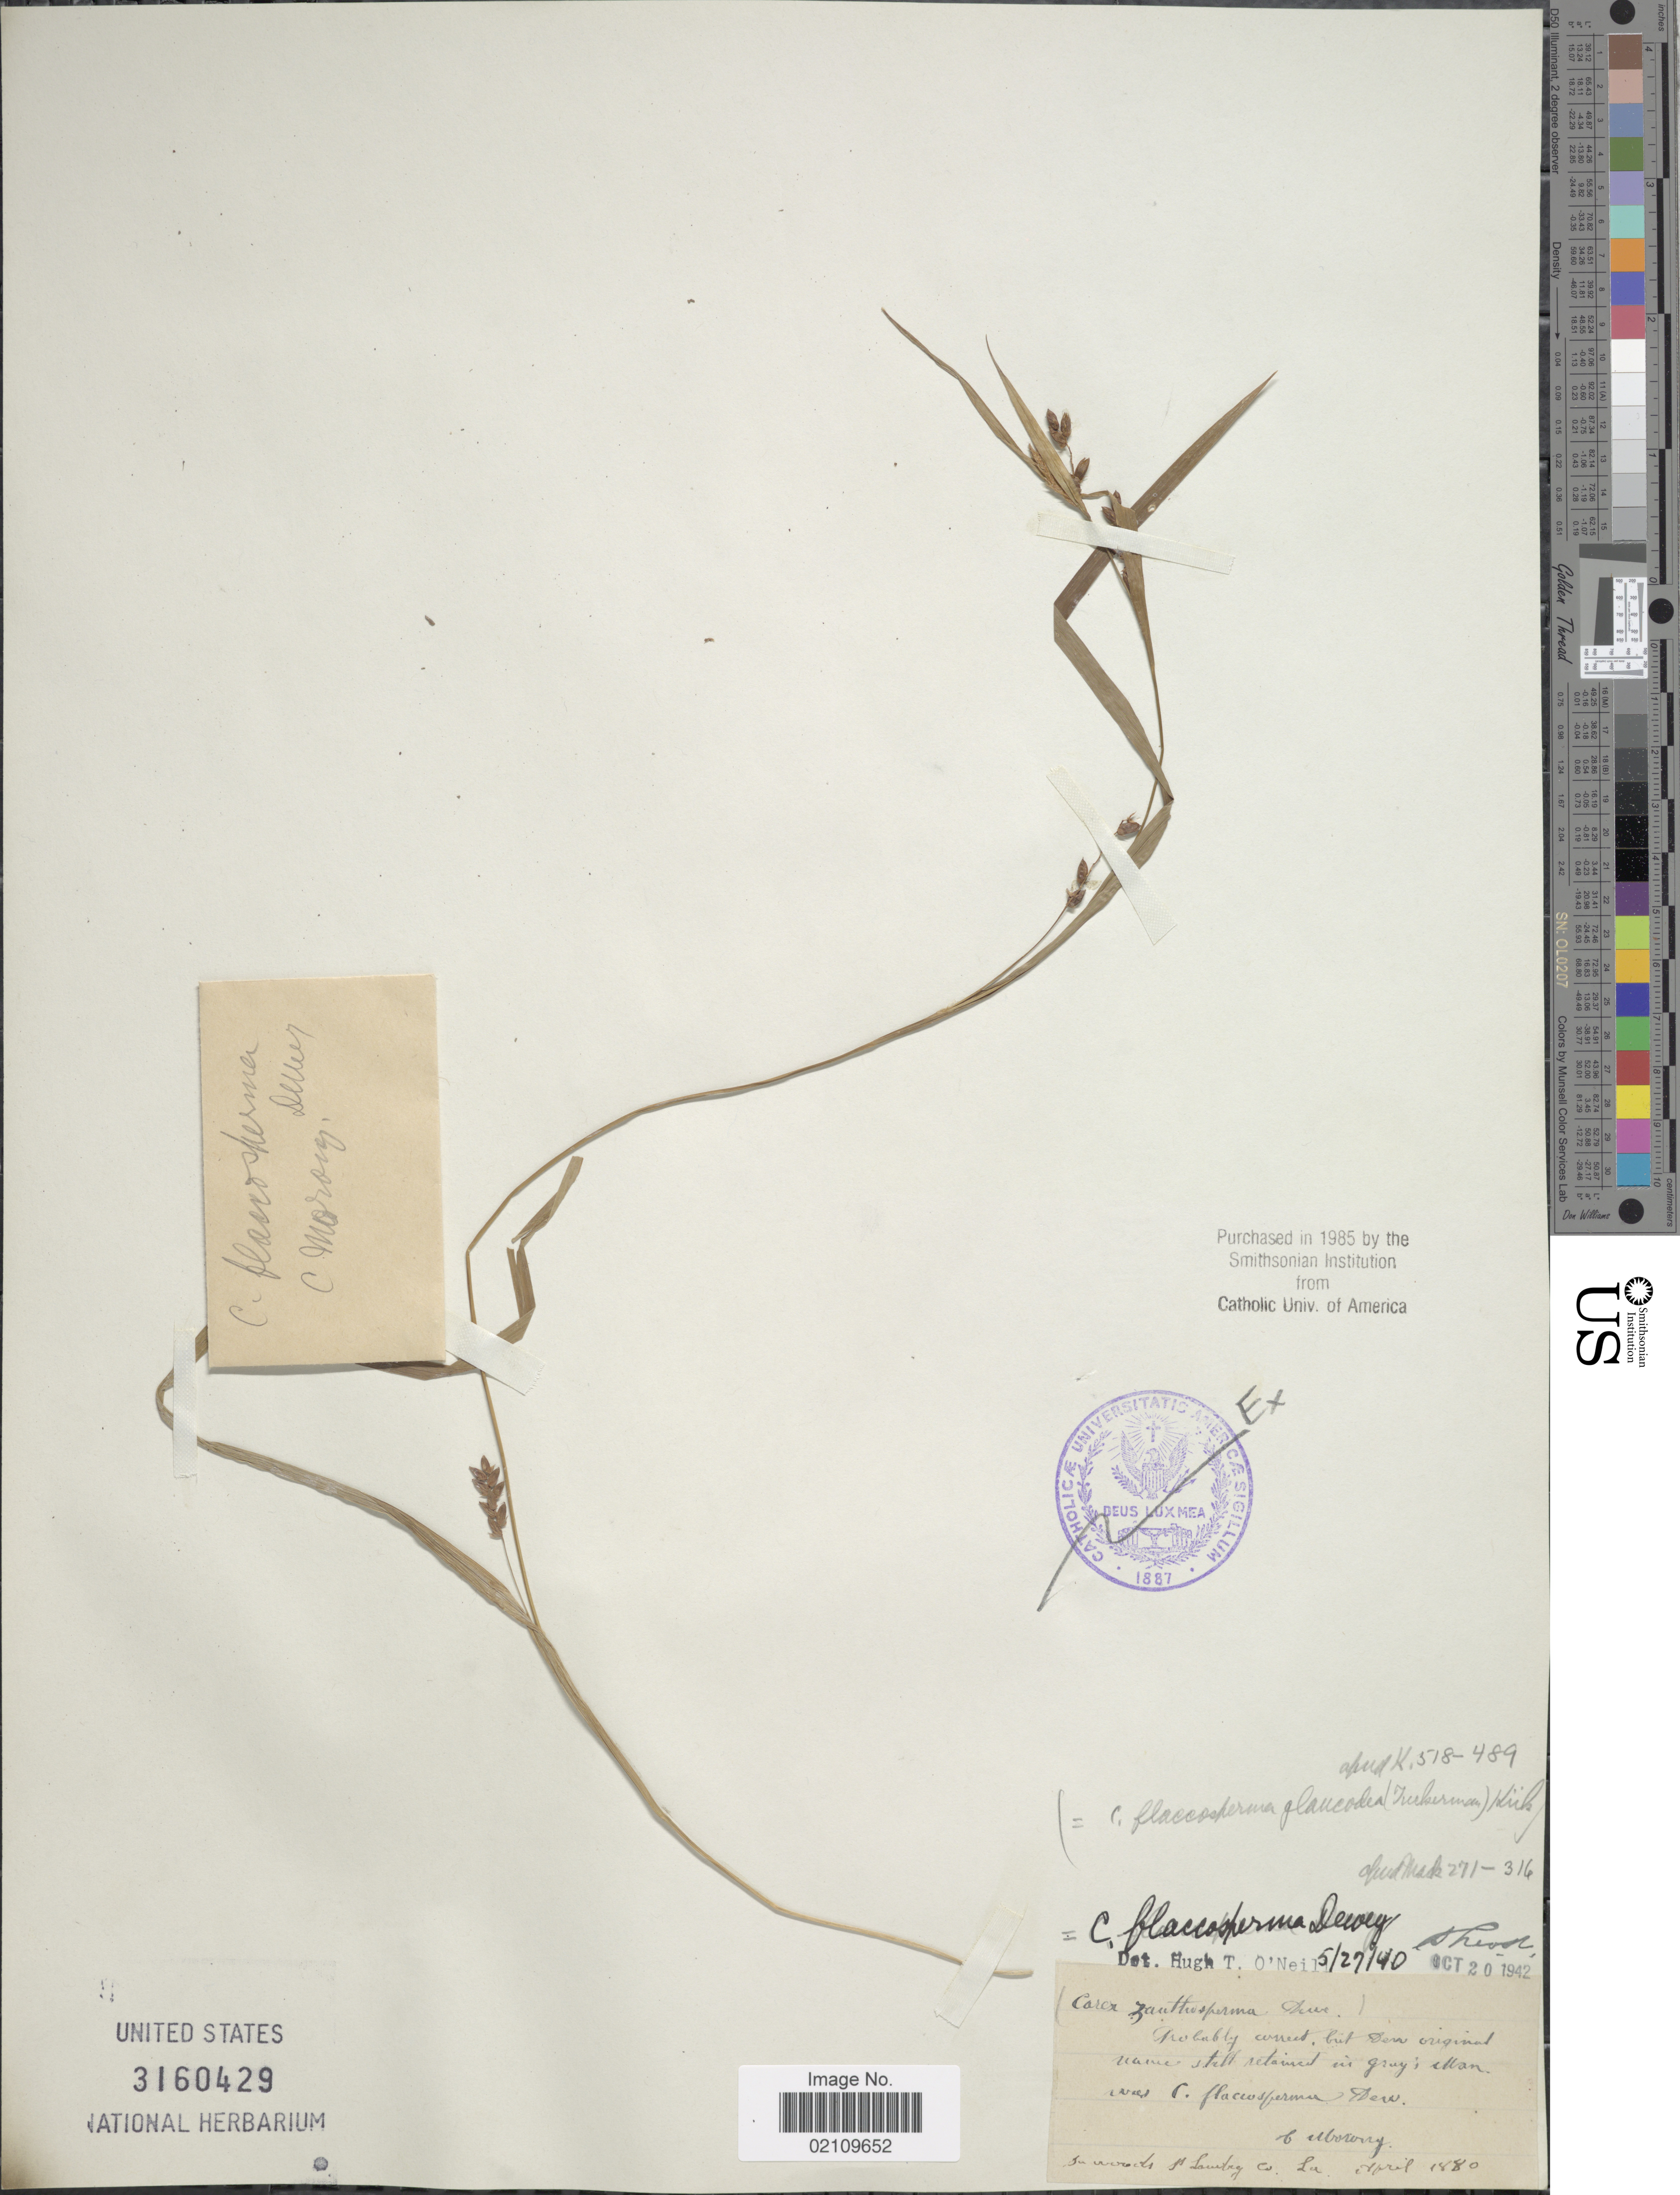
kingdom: Plantae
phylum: Tracheophyta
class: Liliopsida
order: Poales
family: Cyperaceae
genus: Carex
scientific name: Carex flaccosperma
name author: Dewey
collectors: T. Morong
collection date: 1880-04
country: United States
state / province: Louisiana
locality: St. Landry Co.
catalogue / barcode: US 3160429